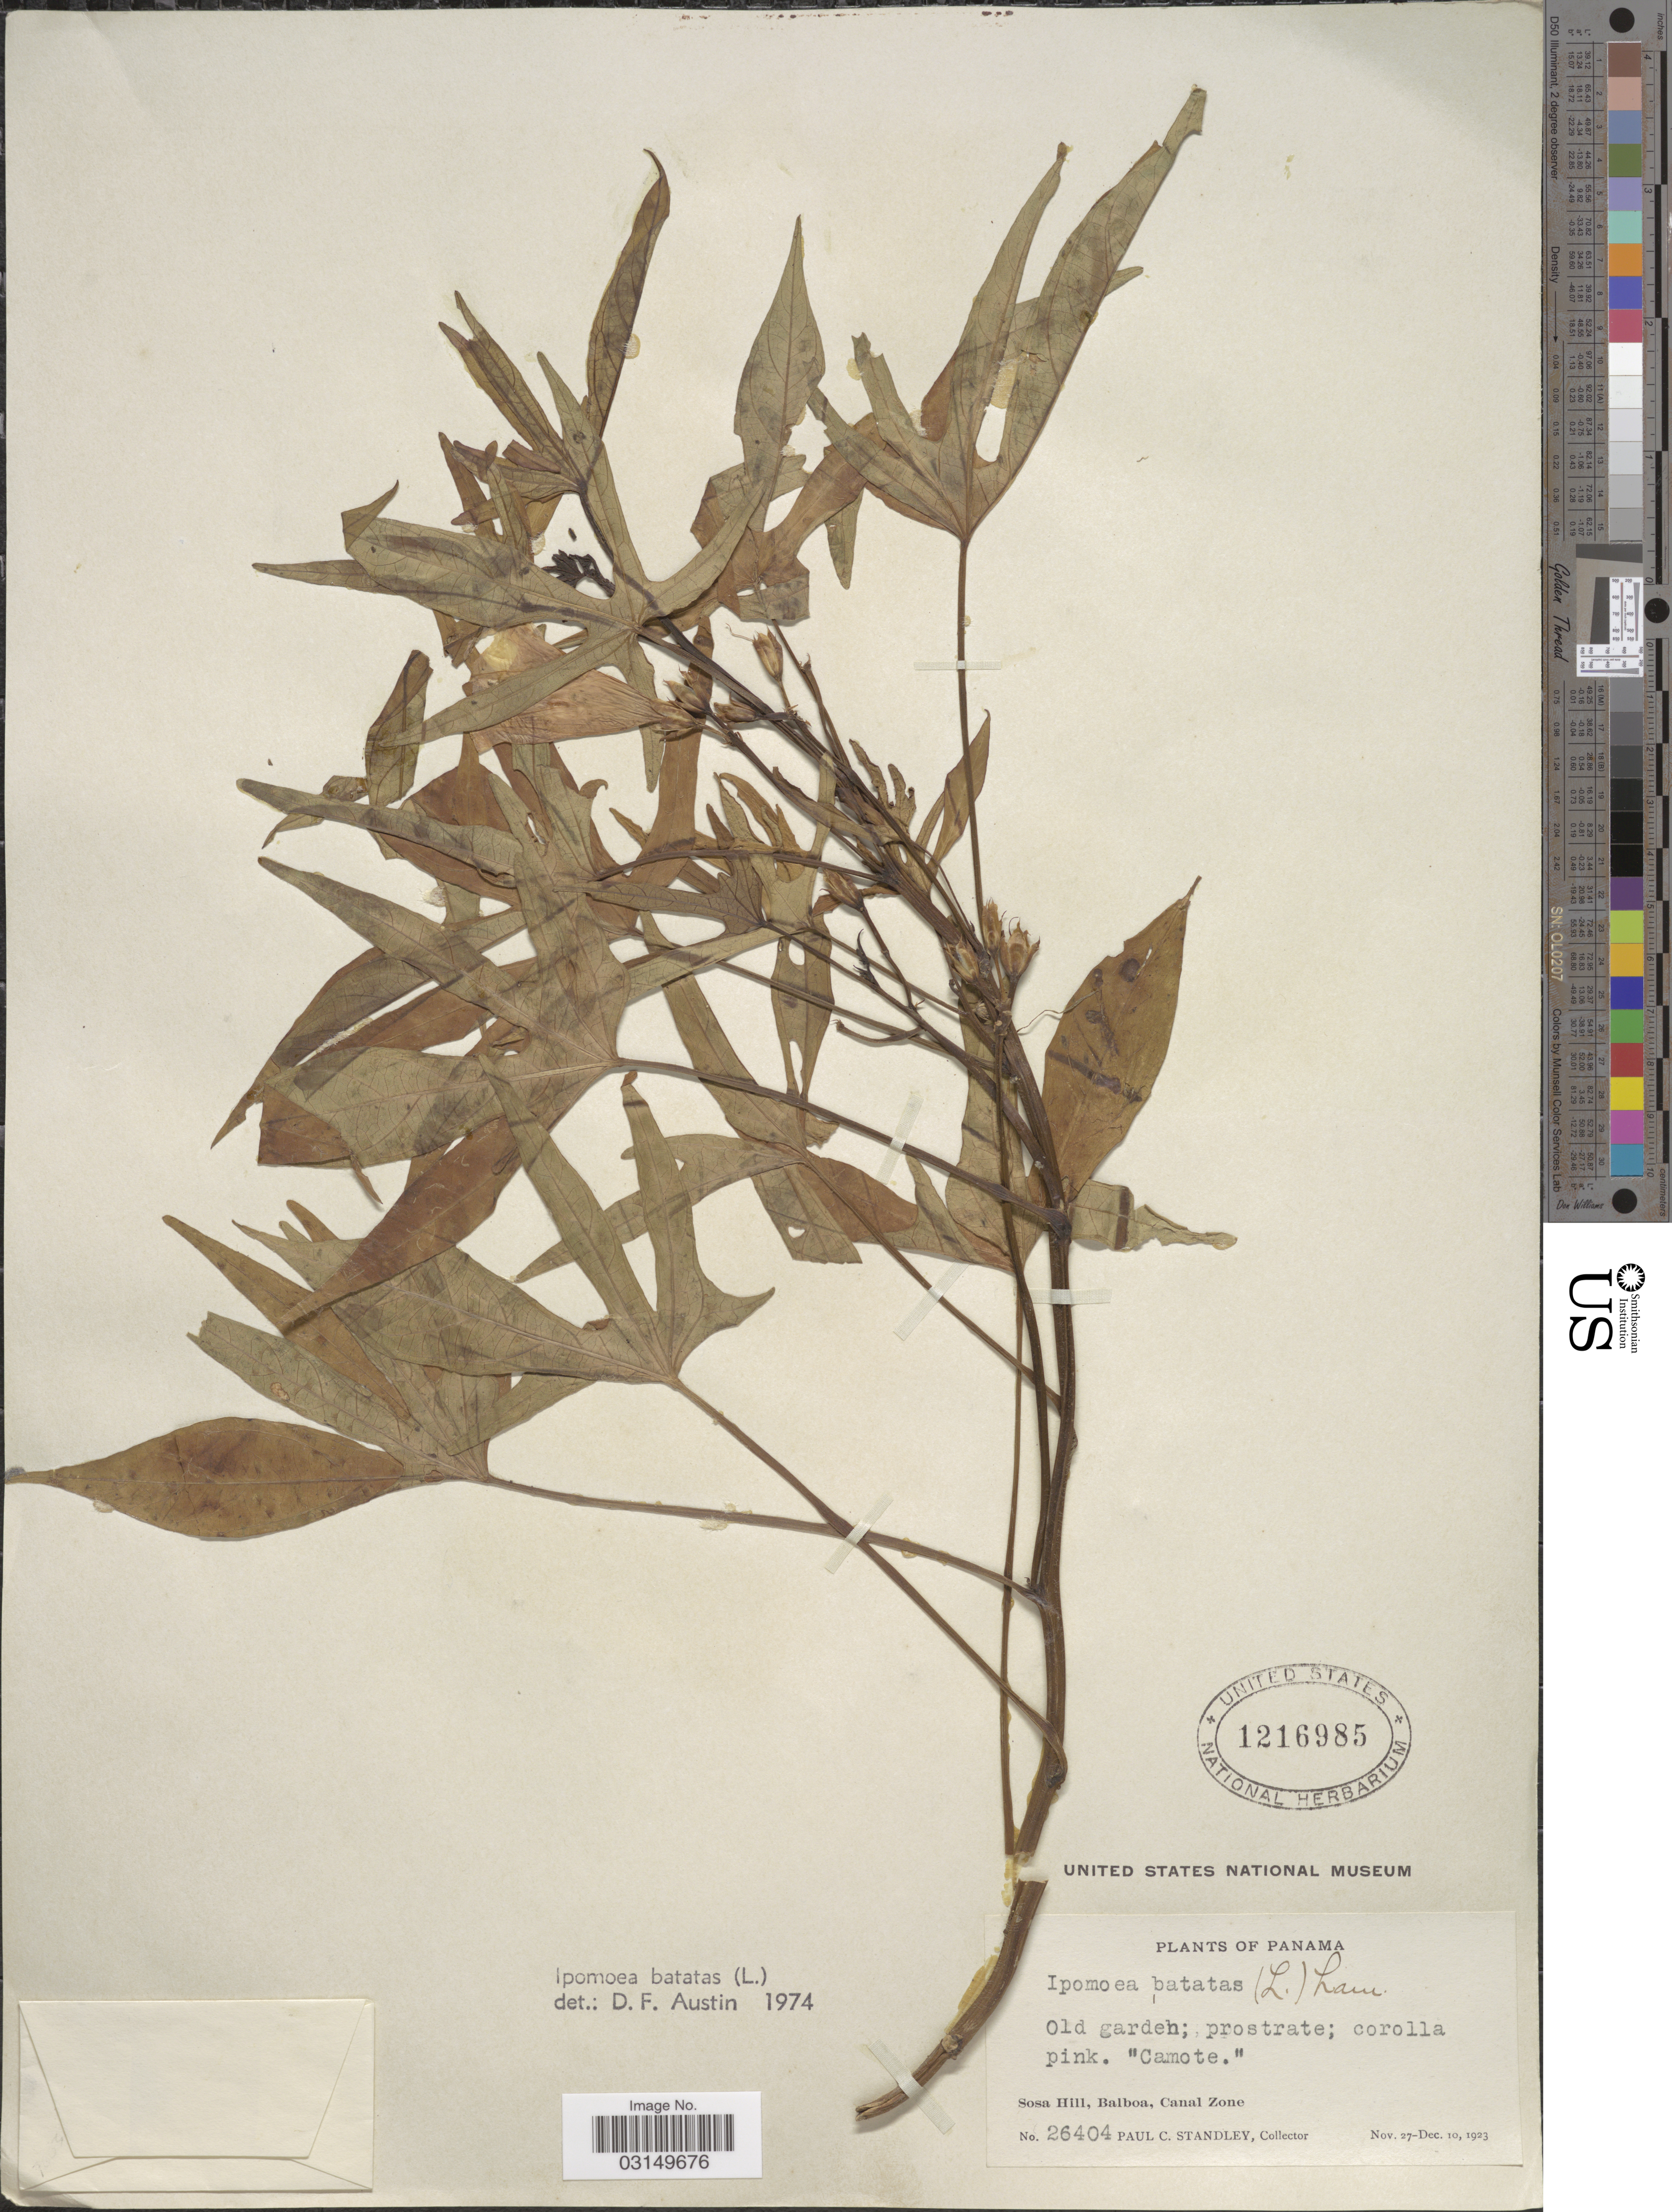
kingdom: Plantae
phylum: Tracheophyta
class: Magnoliopsida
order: Solanales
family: Convolvulaceae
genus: Ipomoea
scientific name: Ipomoea batatas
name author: (L.) Lam.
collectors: P. C. Standley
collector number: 26404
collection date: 1923-11-27/1923-12-10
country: Panama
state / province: Colón / Panamá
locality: Sosa Hill, Balboa, Canal Zone.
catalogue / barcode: US 1216985